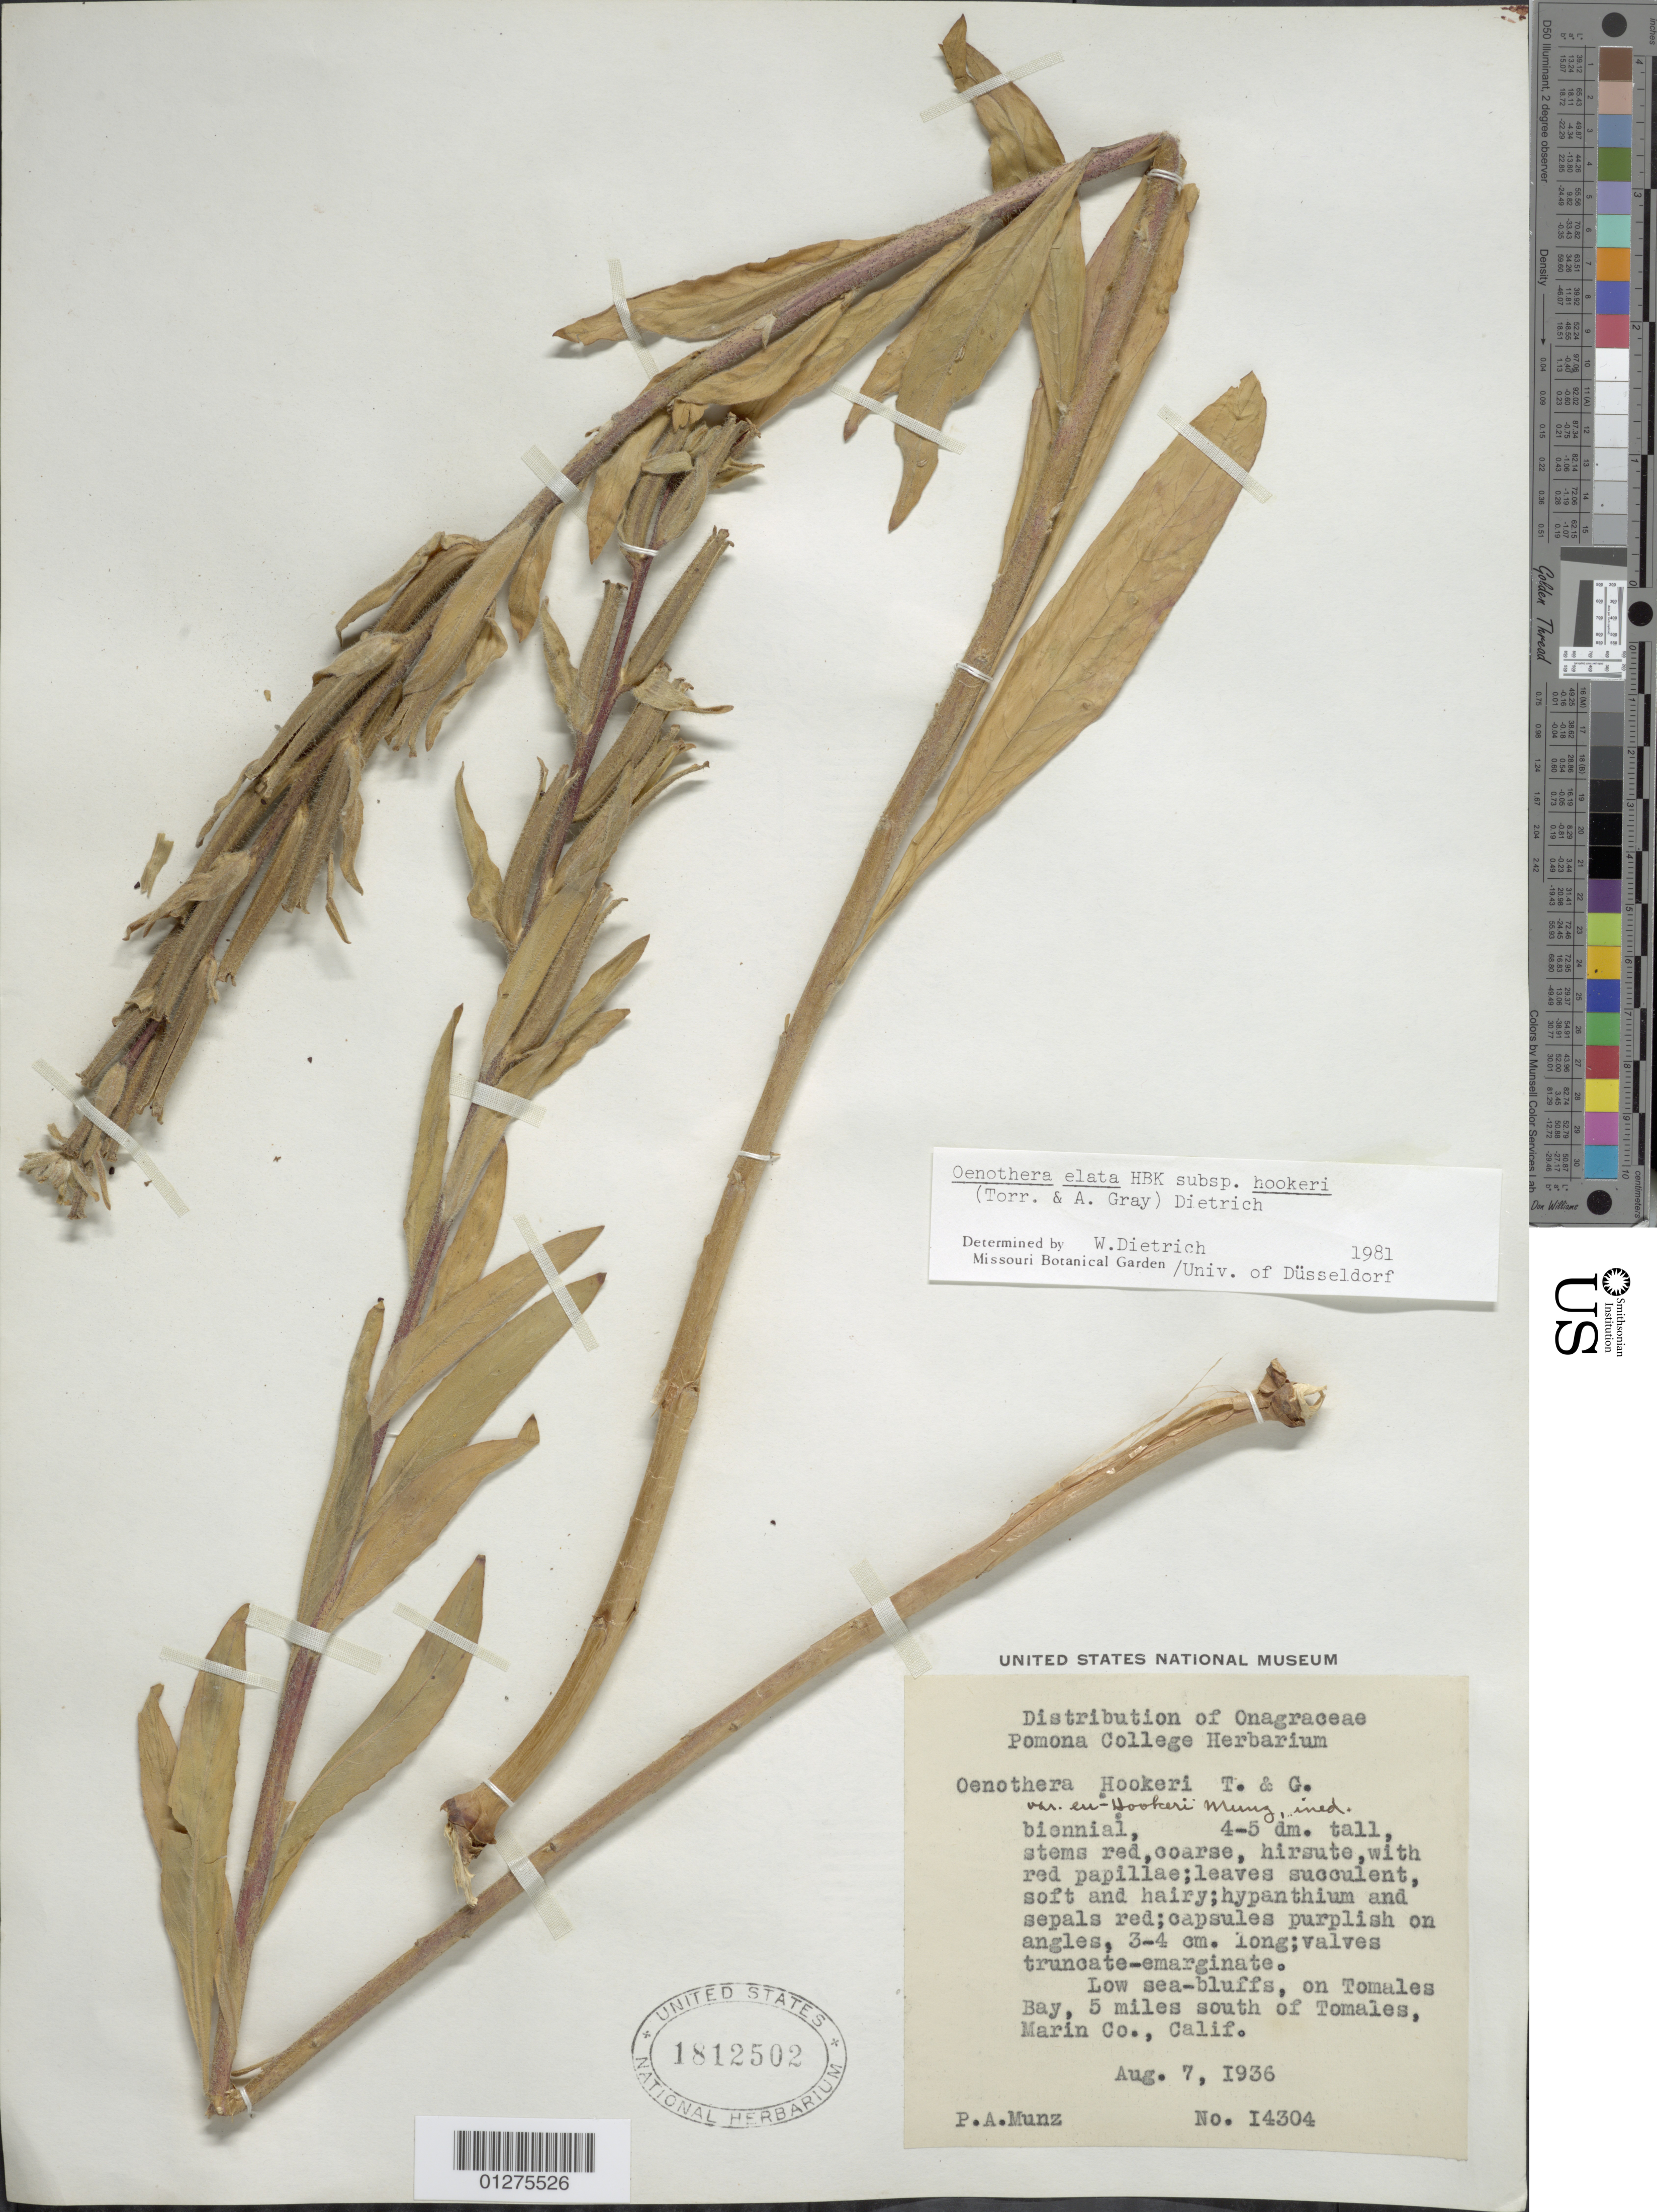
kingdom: Plantae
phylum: Tracheophyta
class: Magnoliopsida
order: Myrtales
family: Onagraceae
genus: Oenothera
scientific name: Oenothera elata subsp. hookeri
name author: (Torr. & A. Gray) W. Dietr. & W.L. Wagner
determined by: Dietrich, W.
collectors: P. A. Munz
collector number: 14304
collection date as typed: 07 Aug 1936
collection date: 1936-08-07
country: United States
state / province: California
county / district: Marin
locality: Low sea-bluffs, on Tomales Bay, 5 miles south of Tomales.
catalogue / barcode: US 1812502